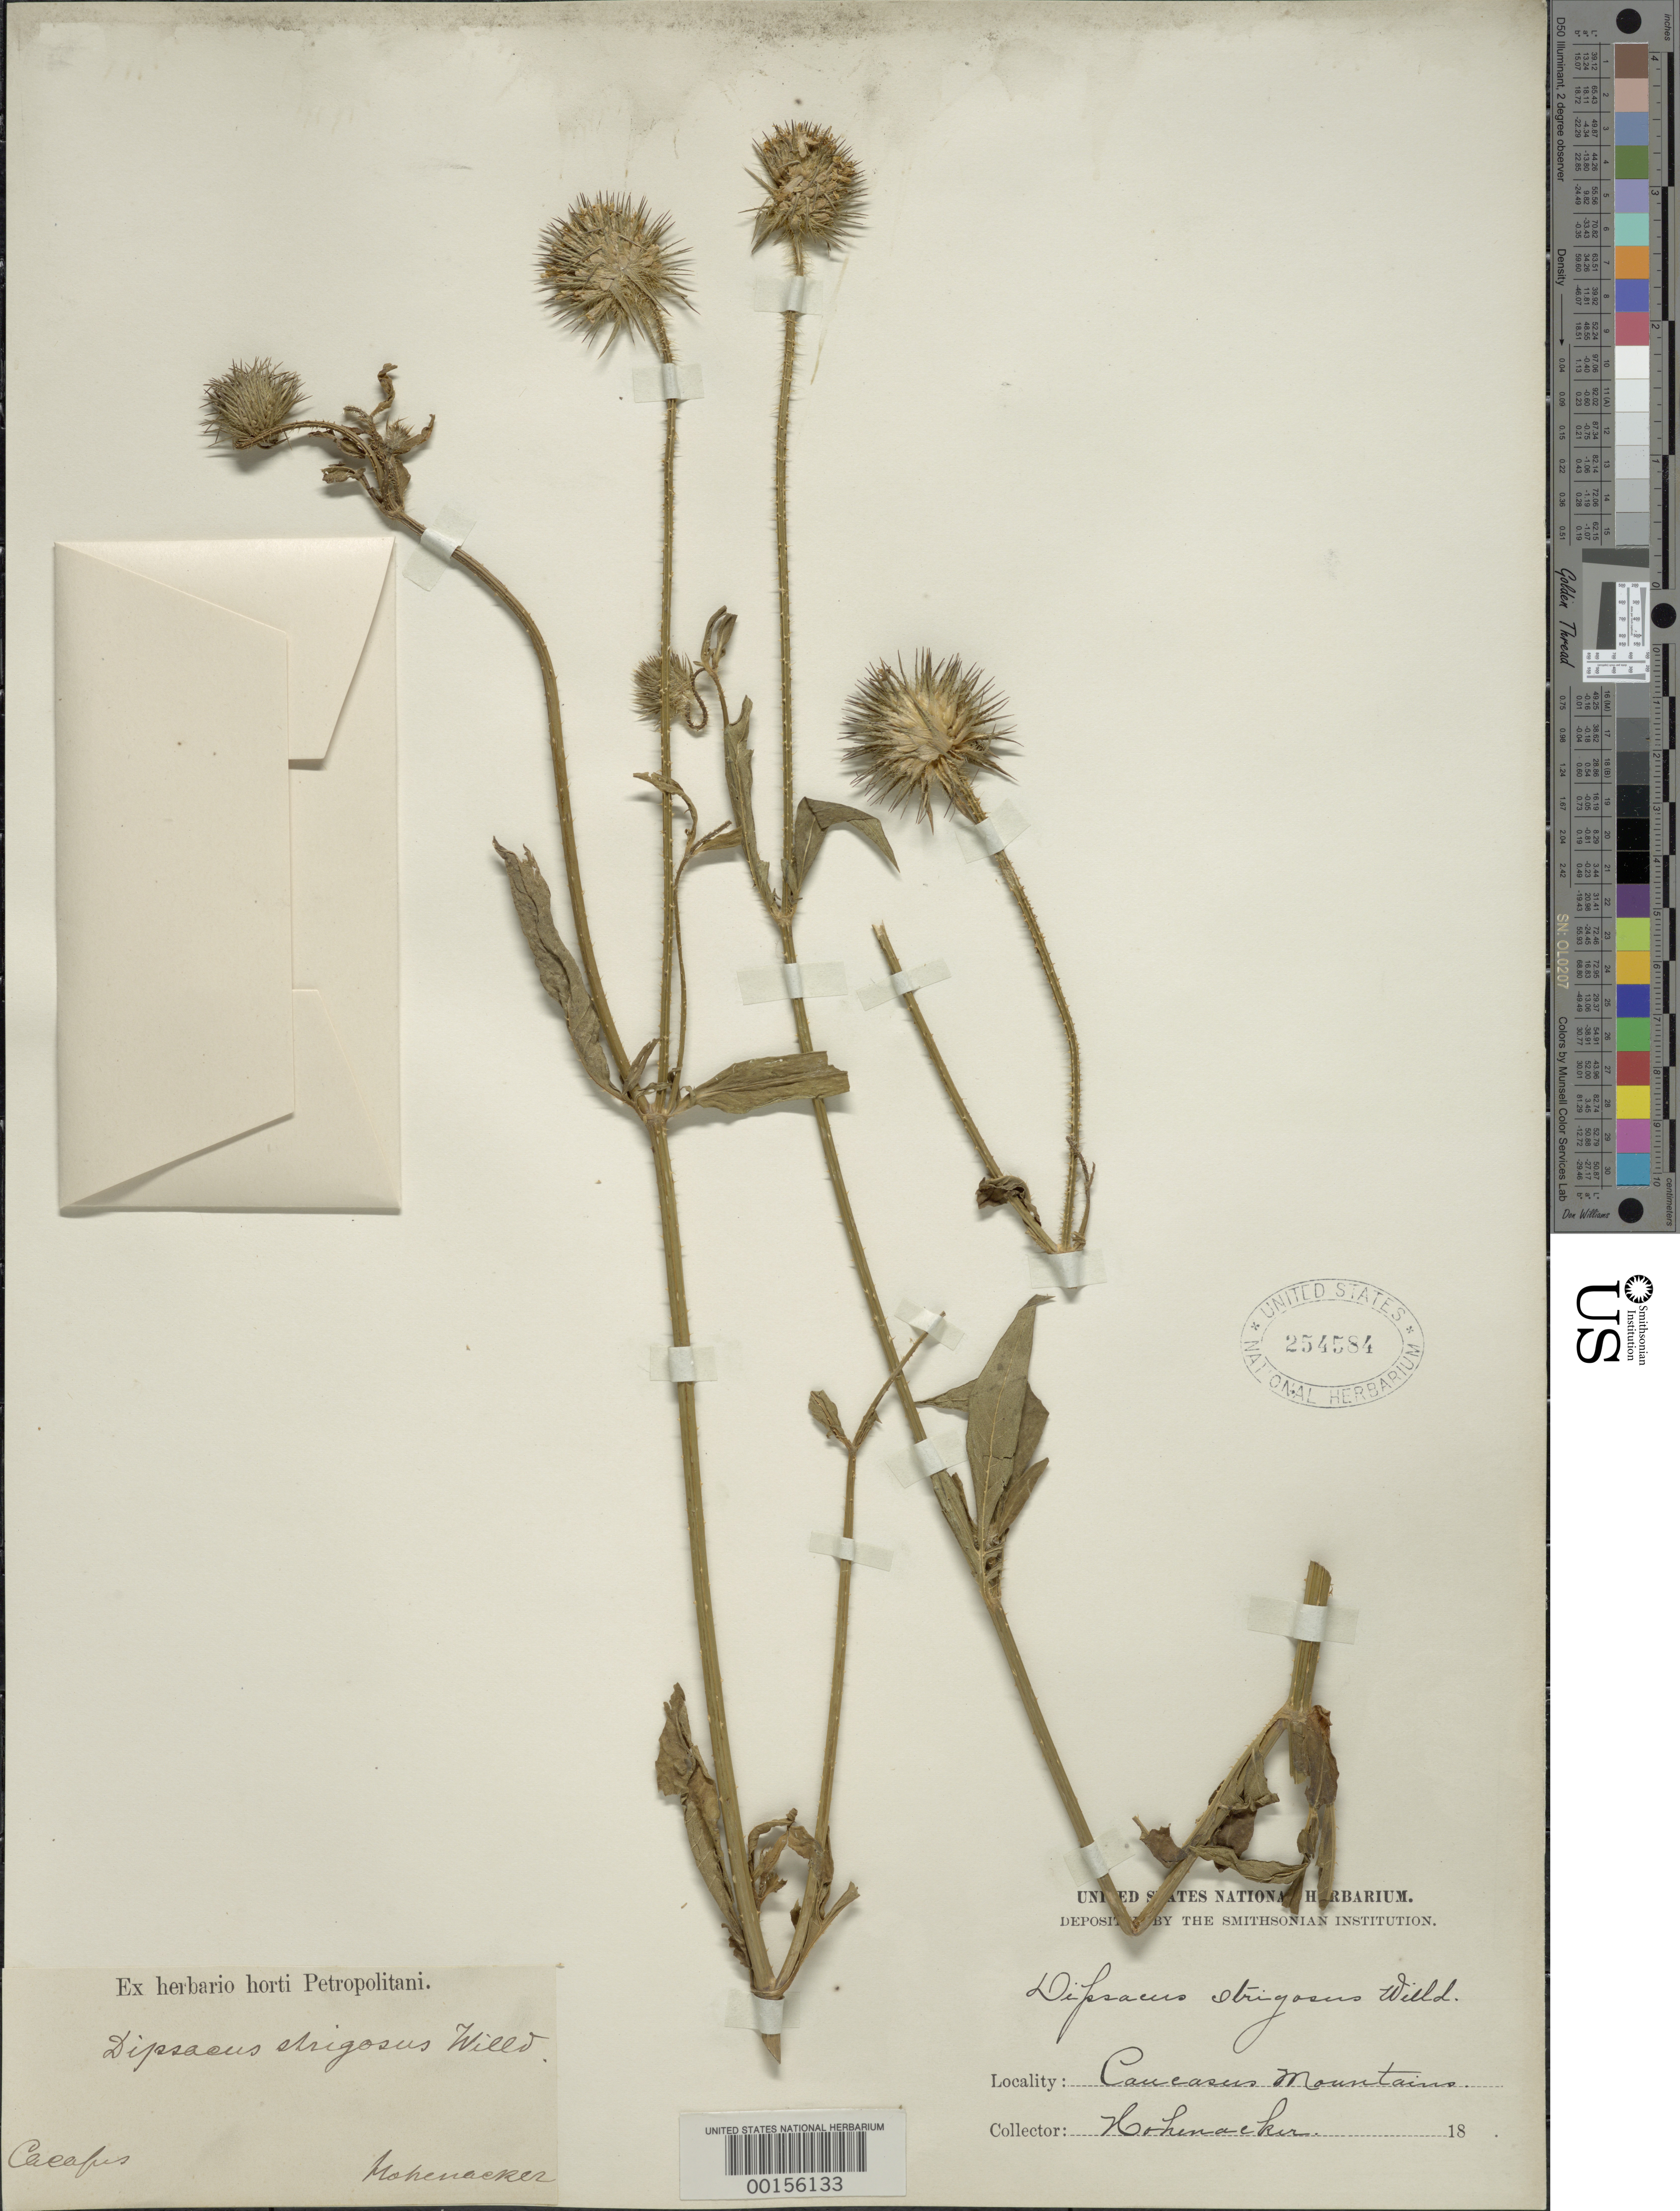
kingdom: Plantae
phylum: Tracheophyta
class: Magnoliopsida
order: Dipsacales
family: Caprifoliaceae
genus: Dipsacus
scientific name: Dipsacus strigosus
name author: Willd.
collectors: R. F. Hohenacker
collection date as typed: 18--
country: Russian Federation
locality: Caucasus mts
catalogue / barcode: US 254584